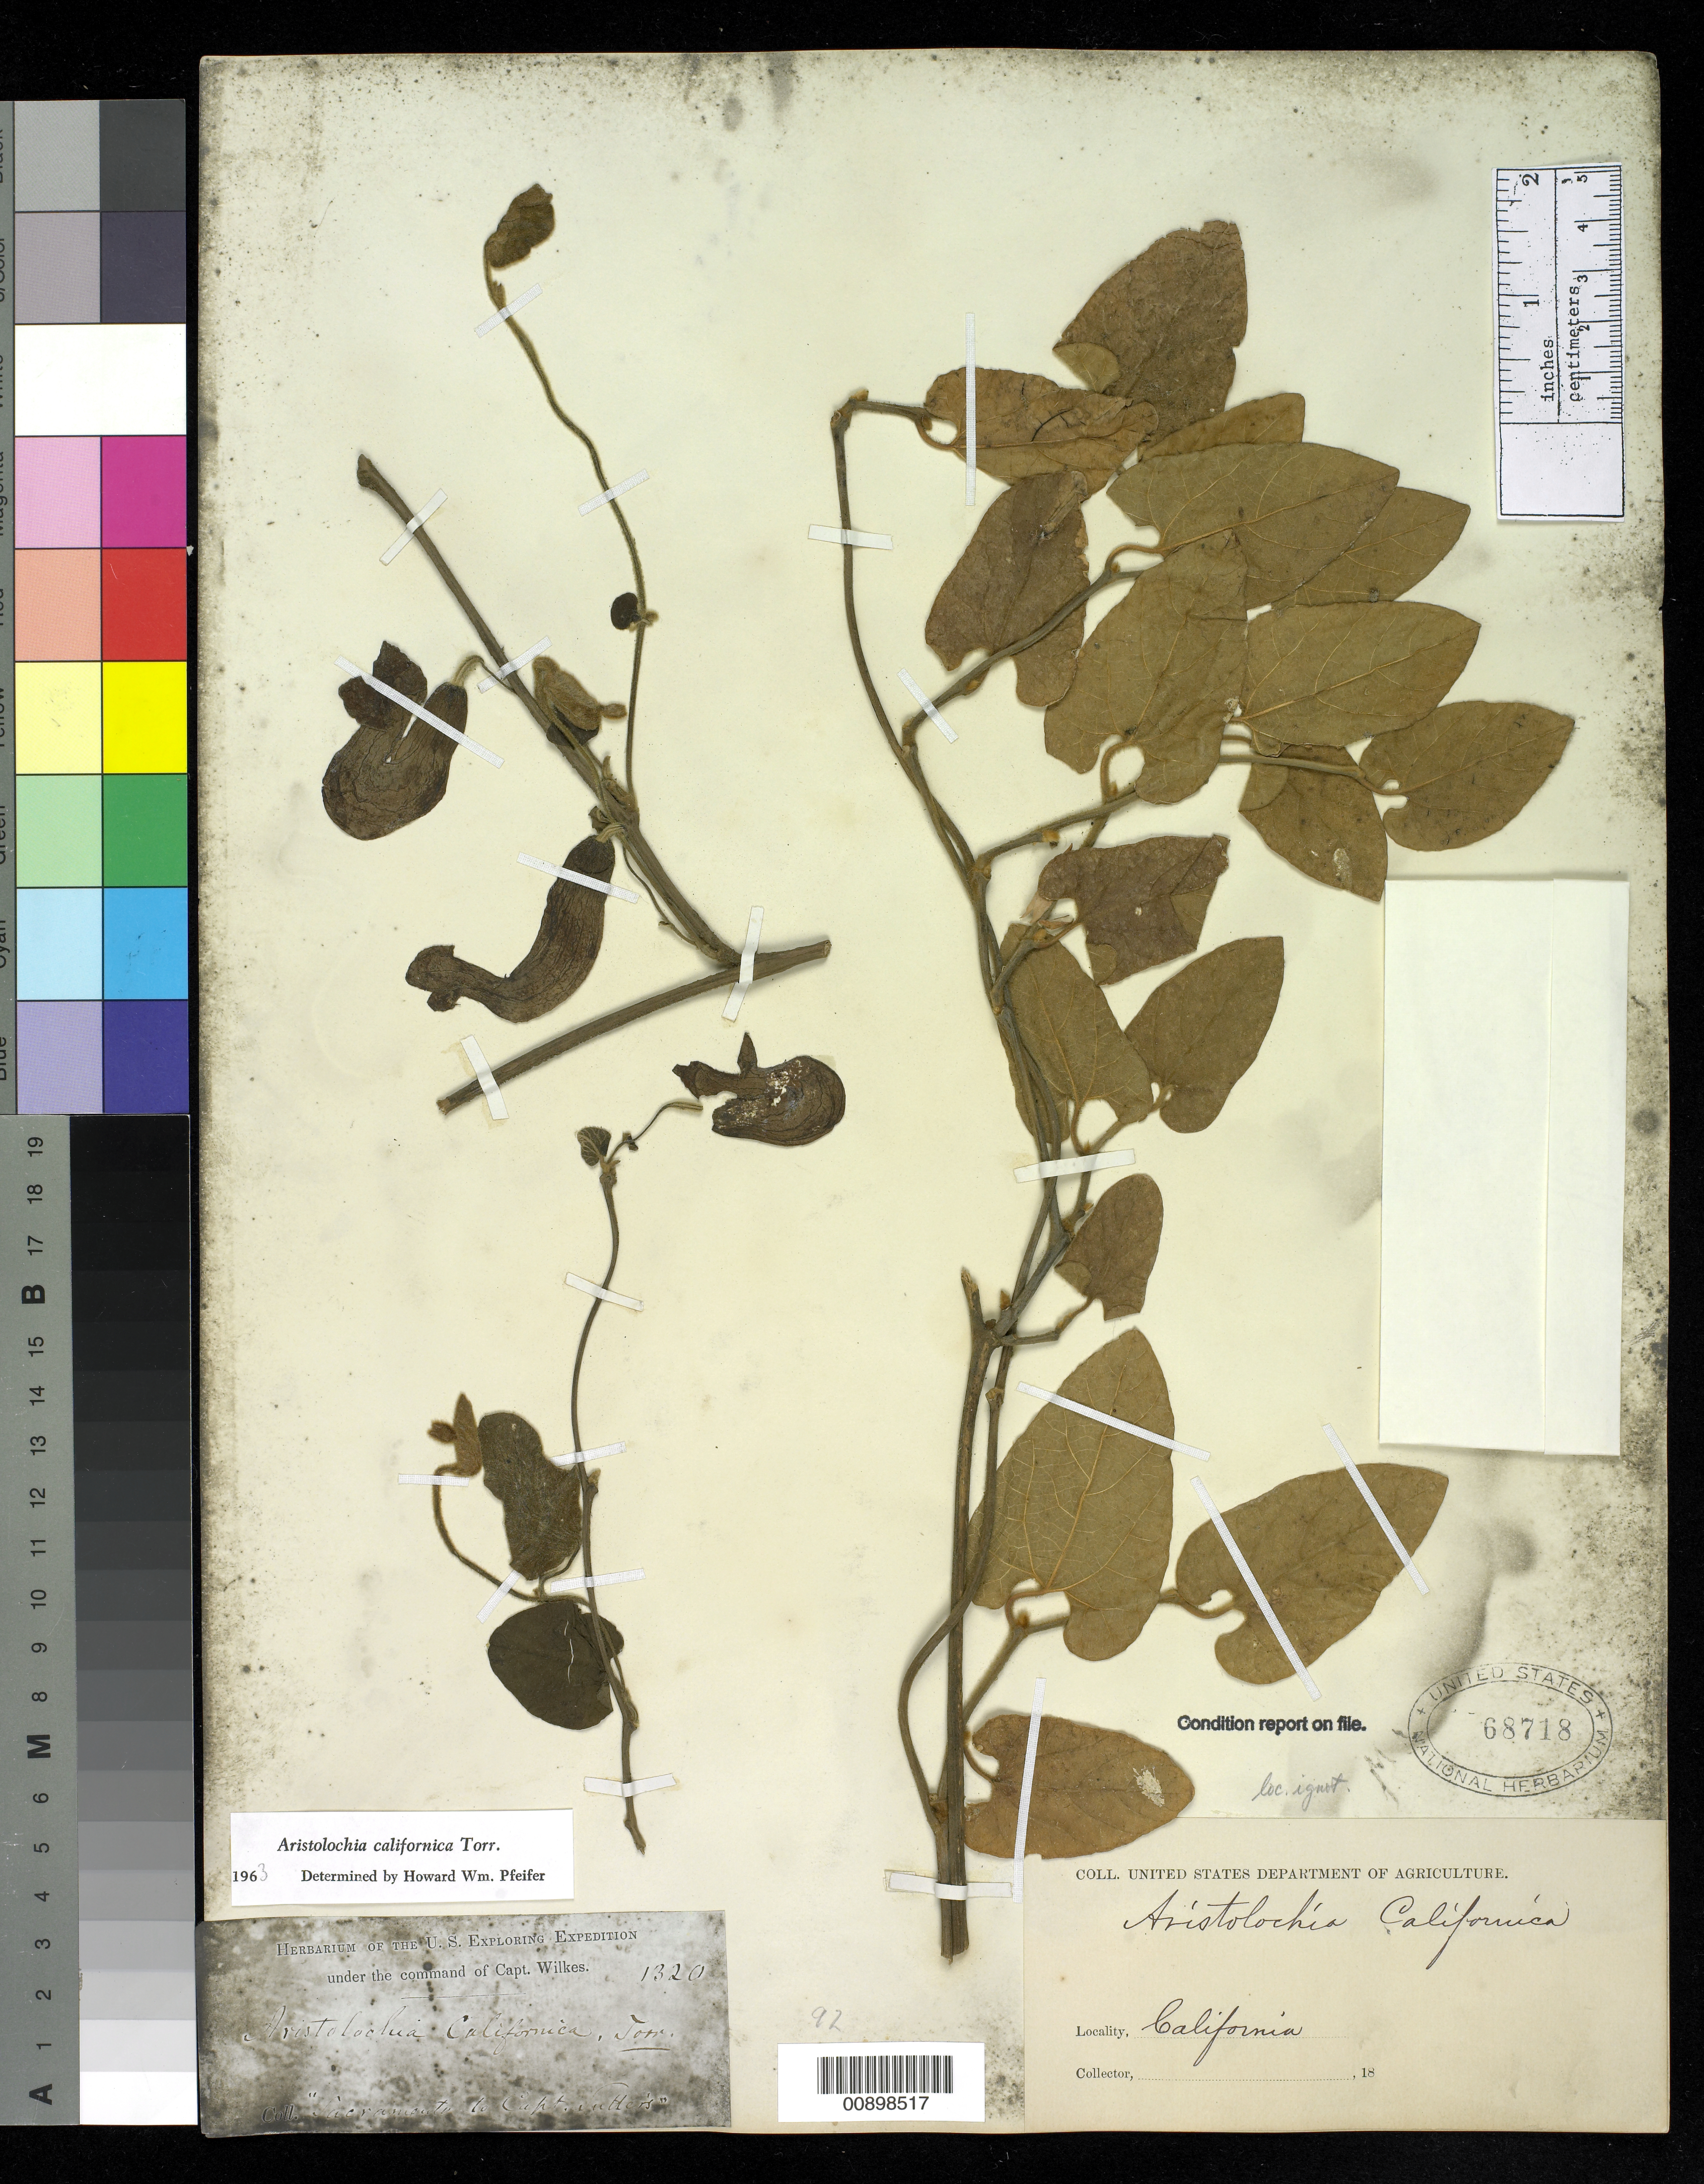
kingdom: Plantae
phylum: Tracheophyta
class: Magnoliopsida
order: Piperales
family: Aristolochiaceae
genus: Aristolochia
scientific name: Aristolochia californica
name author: Torr.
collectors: Wilkes Explor. Exped.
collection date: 1838/1842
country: United States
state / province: California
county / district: Sacramento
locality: Sacramento to Capt. Sutter's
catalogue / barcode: US 68718